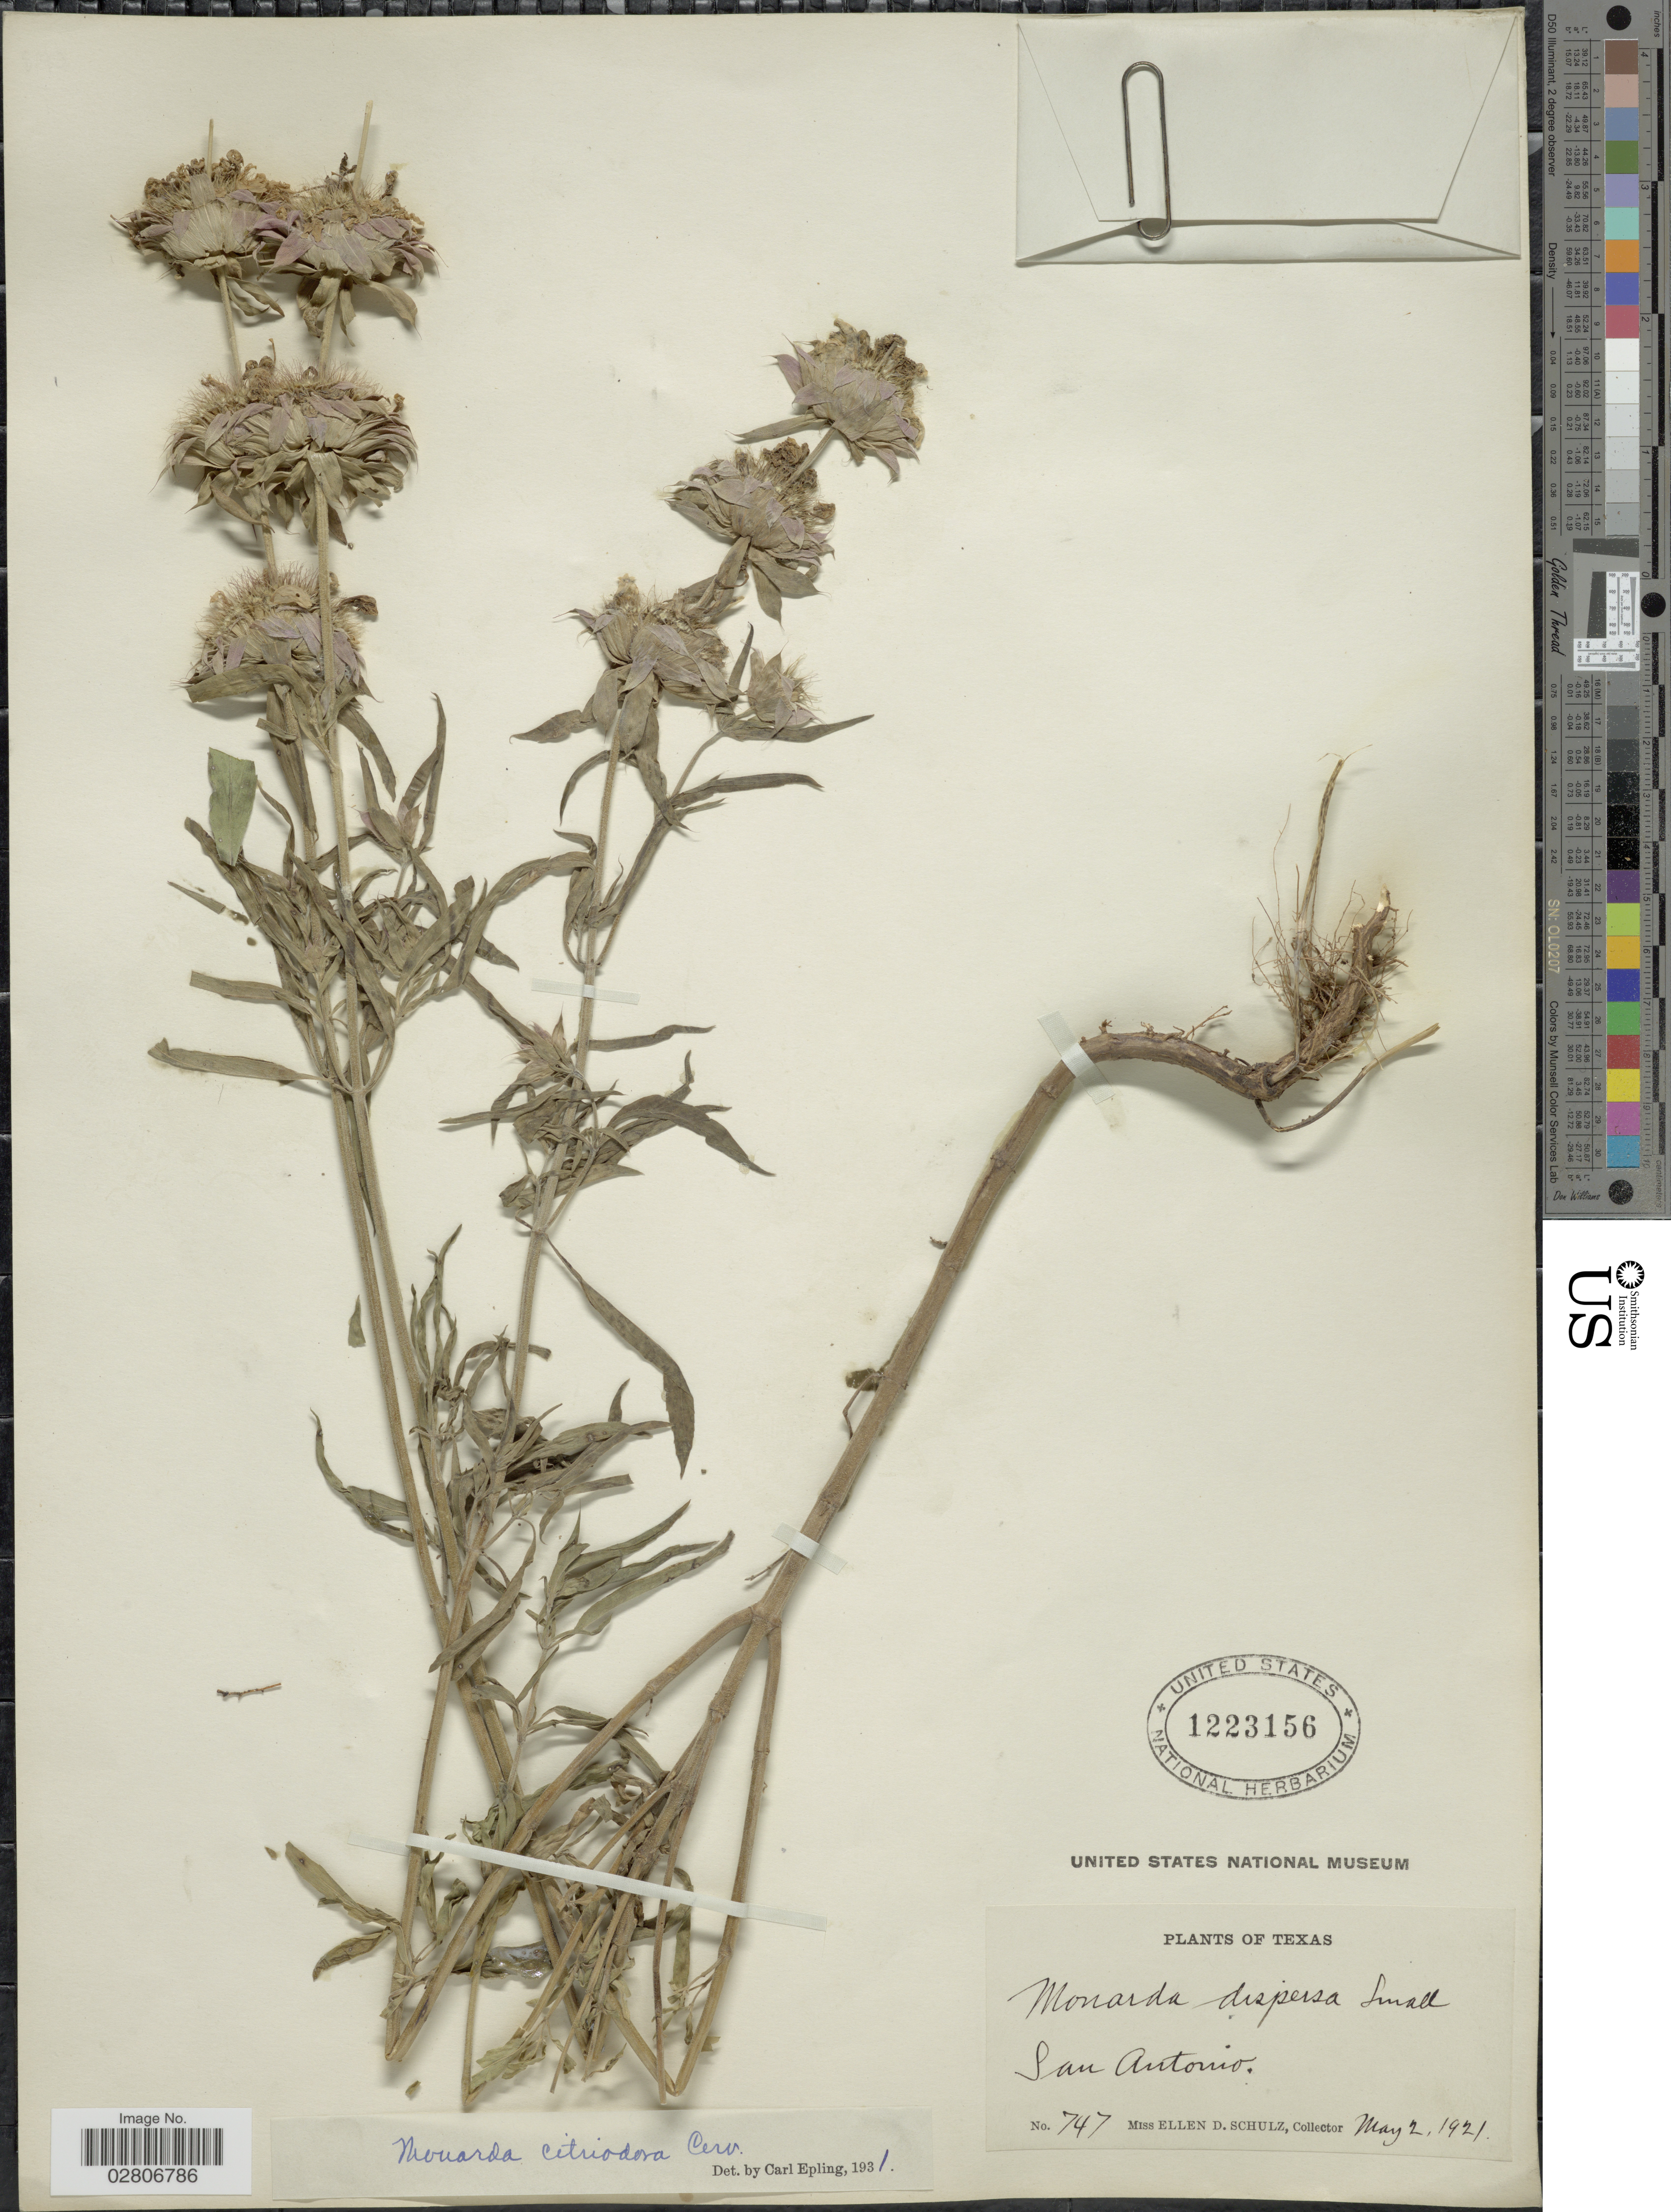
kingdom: Plantae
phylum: Tracheophyta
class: Magnoliopsida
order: Lamiales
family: Lamiaceae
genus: Monarda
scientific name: Monarda citriodora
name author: Cerv. ex Lag.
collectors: E. D. Schulz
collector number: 747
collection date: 1921-05-02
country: United States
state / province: Texas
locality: San Antonio.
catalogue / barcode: US 1223156